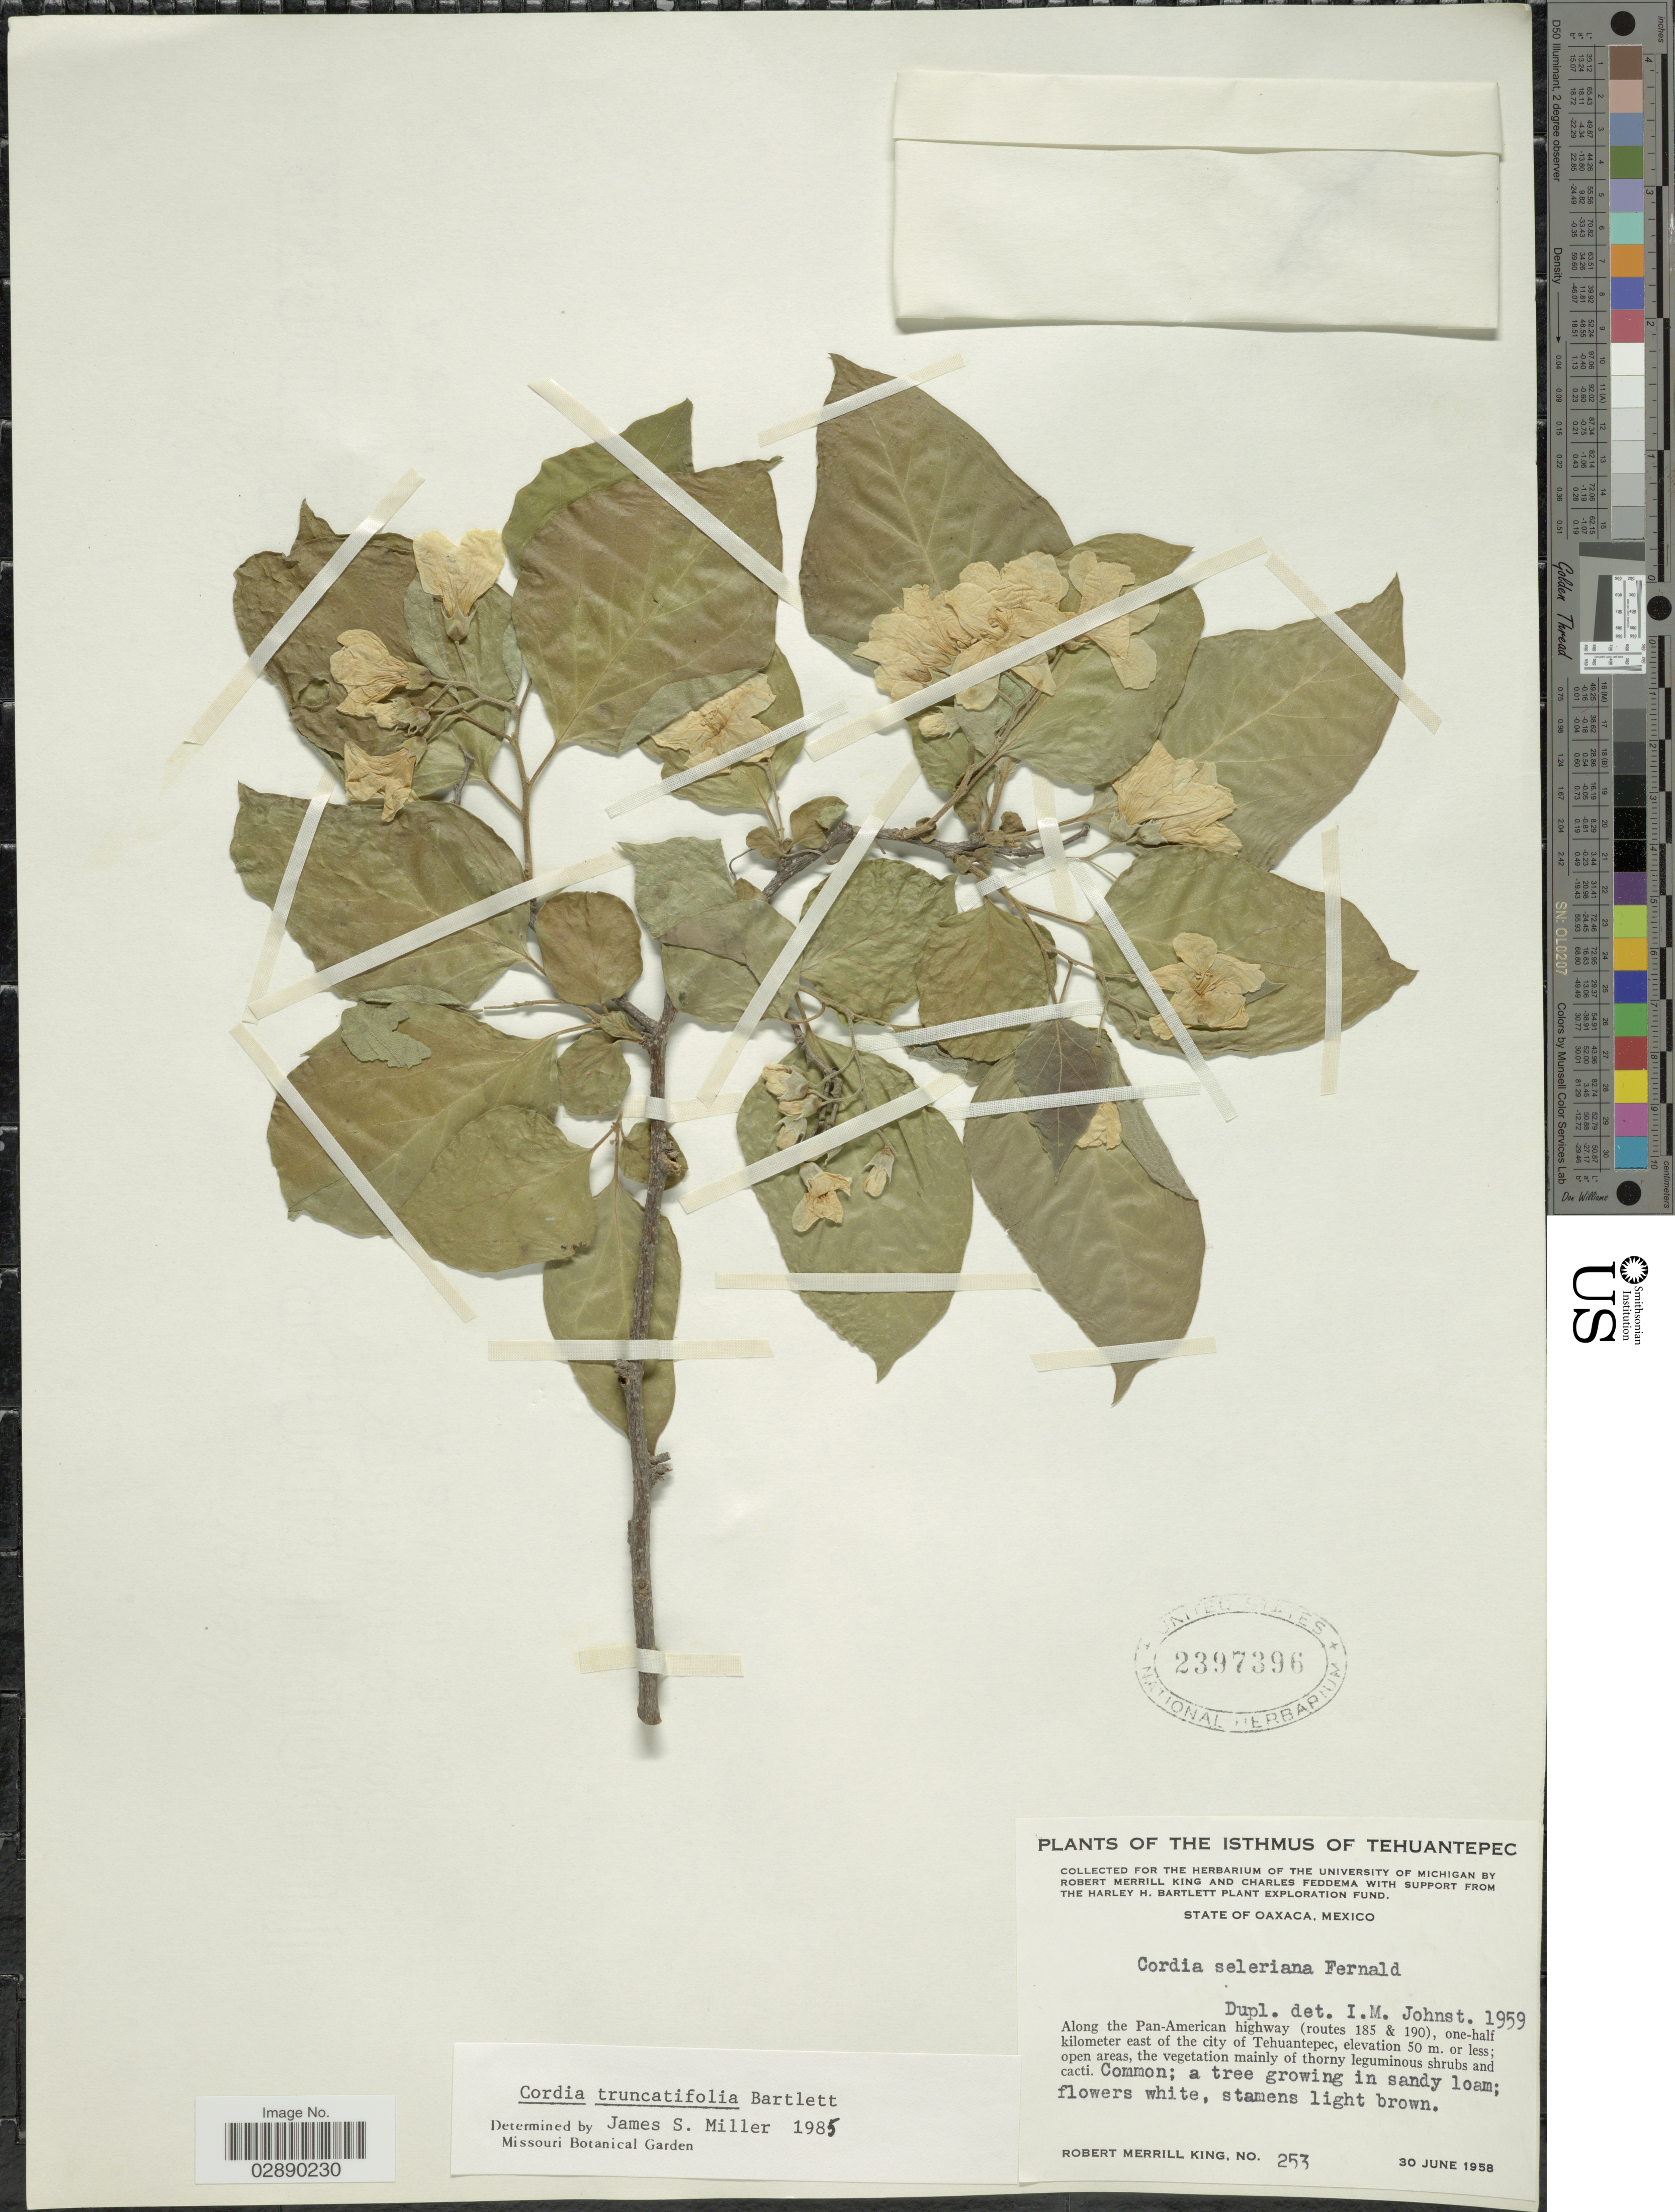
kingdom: Plantae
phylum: Tracheophyta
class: Magnoliopsida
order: Boraginales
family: Cordiaceae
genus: Cordia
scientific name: Cordia truncatifolia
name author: Bartlett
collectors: R. M. King & C. Feddema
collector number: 253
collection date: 1958-06-30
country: Mexico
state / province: Oaxaca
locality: The Isthmus of Tehuantepec. Along the Pan-American highway (routes 185 &190), one-half kilometer east of the city of Tehuantepec.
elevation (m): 50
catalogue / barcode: US 2397396